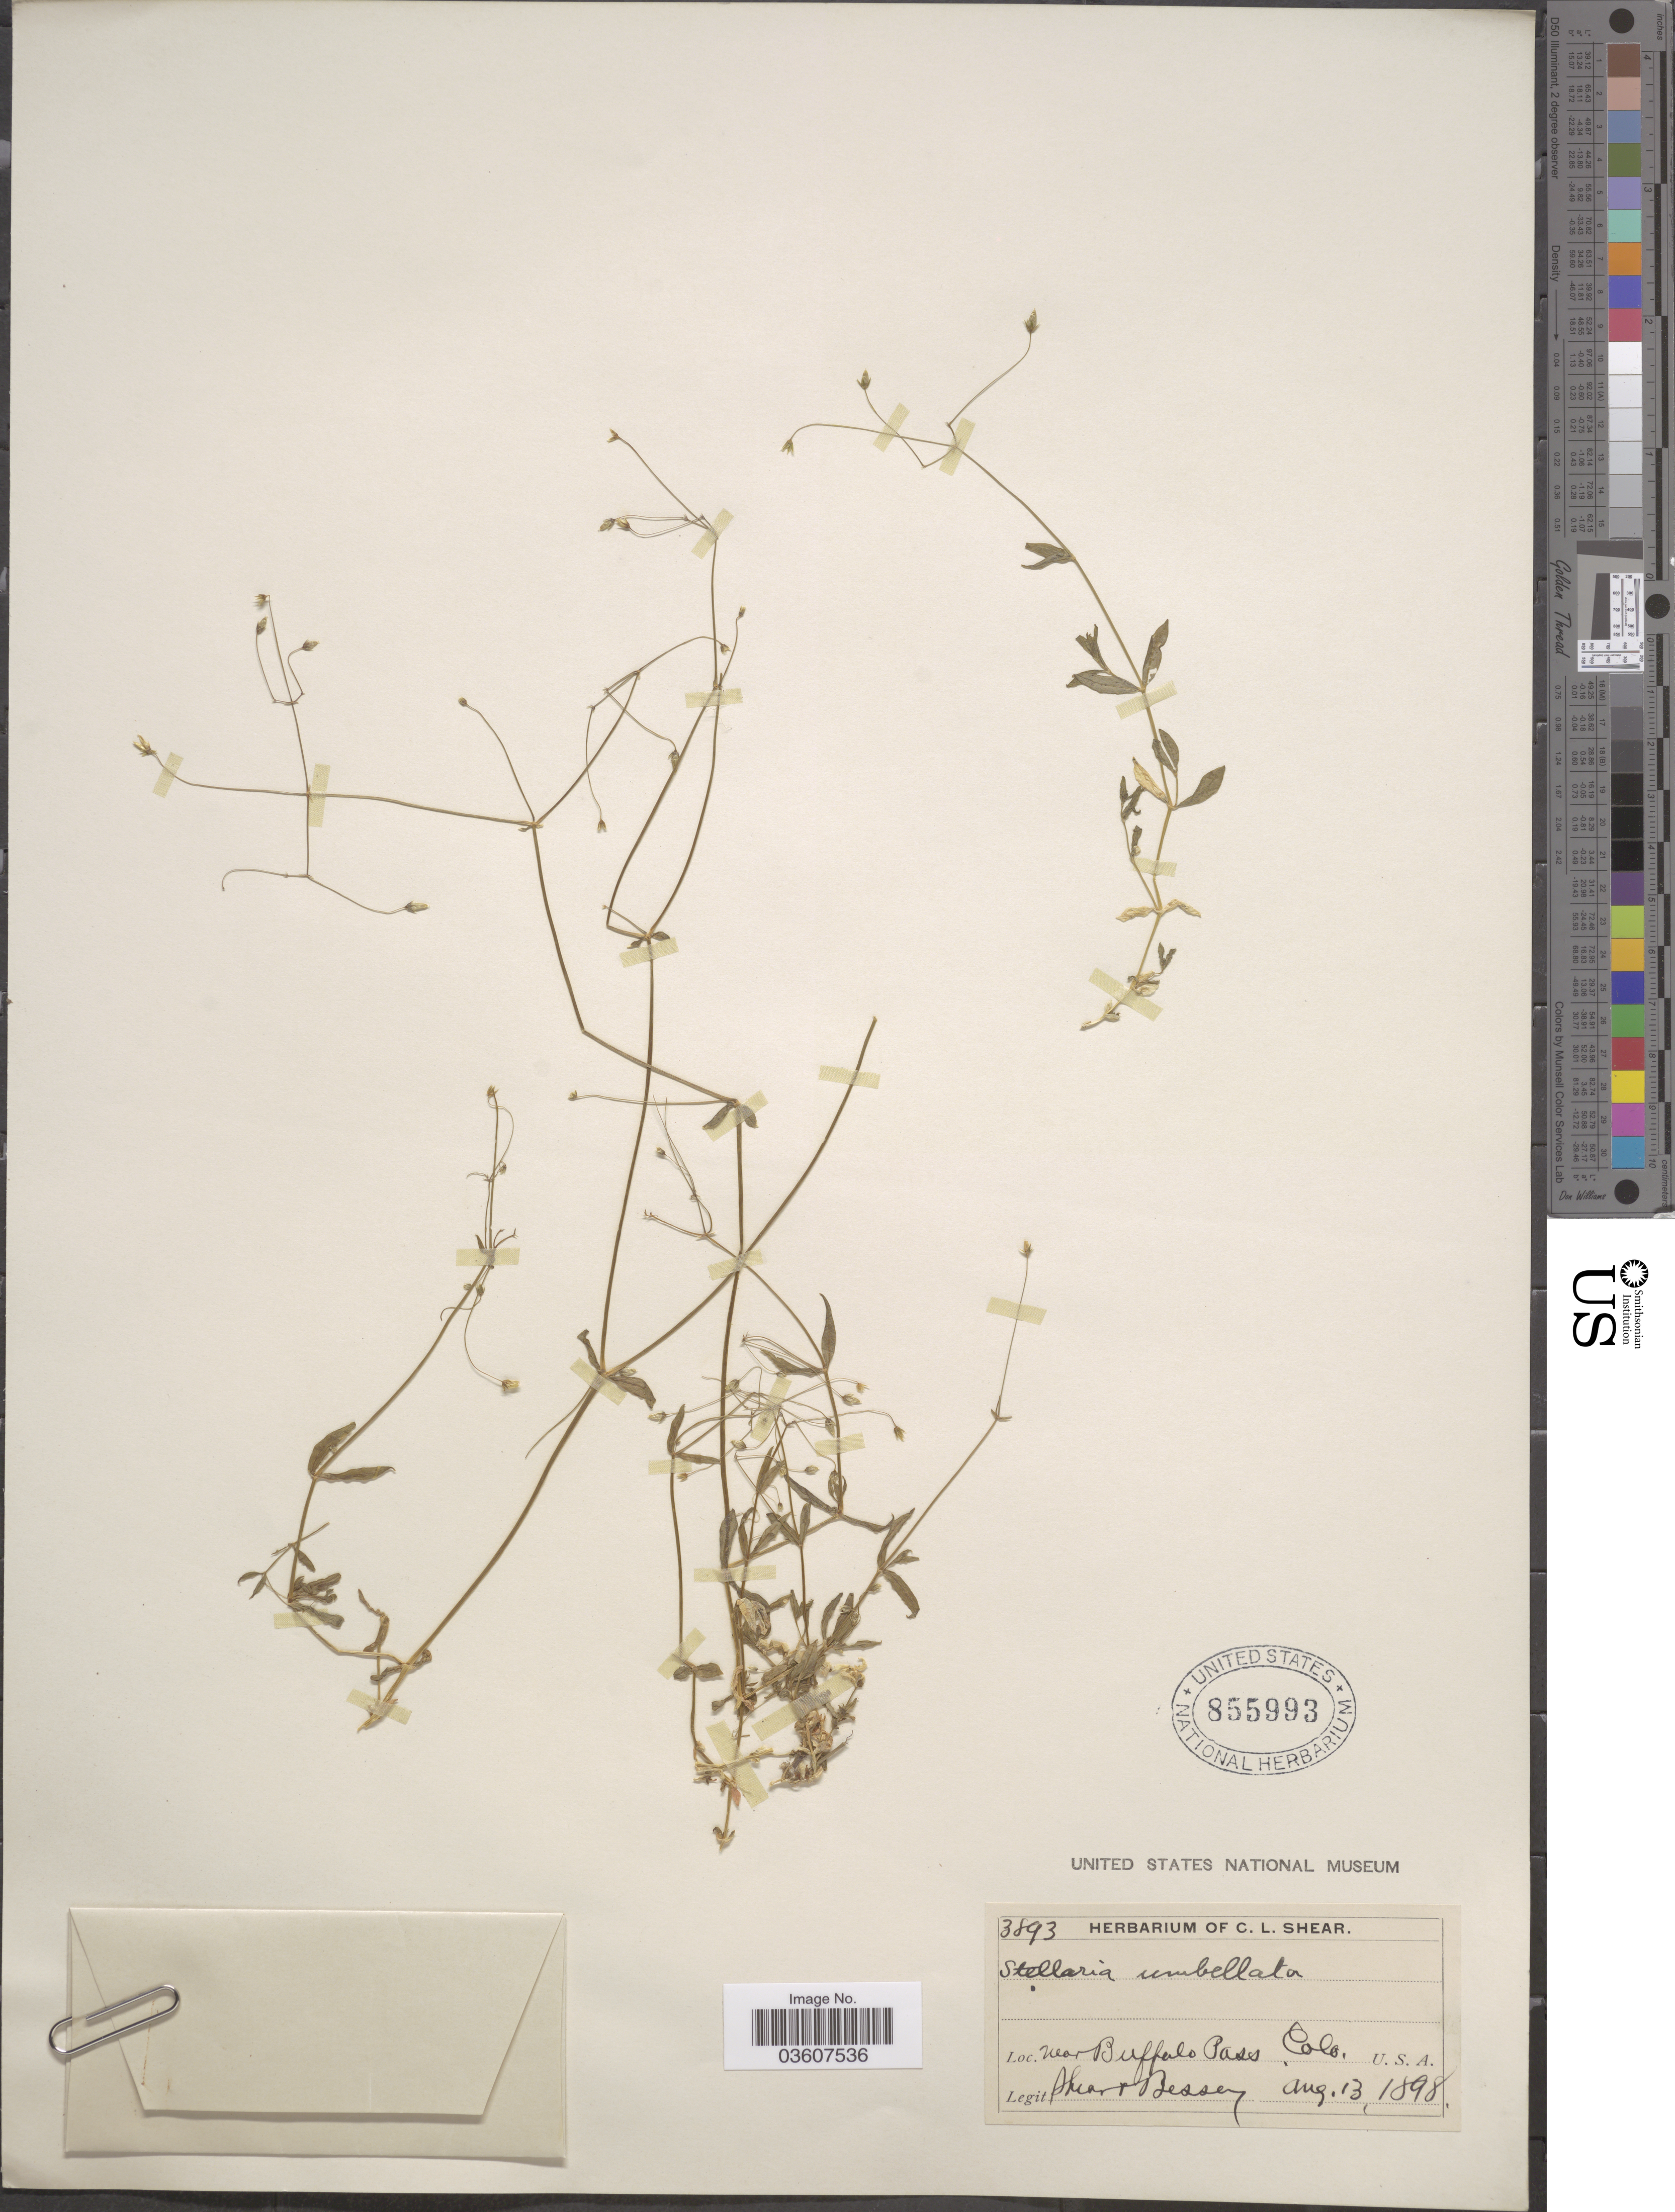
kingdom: Plantae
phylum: Tracheophyta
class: Magnoliopsida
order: Caryophyllales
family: Caryophyllaceae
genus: Stellaria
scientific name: Stellaria umbellata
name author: Turcz.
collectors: C. L. Shear & -. Bessey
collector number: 3893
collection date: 1898-08-13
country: United States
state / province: Colorado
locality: Near Buffalo Pass, Colo. U.S.A.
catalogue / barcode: US 855993